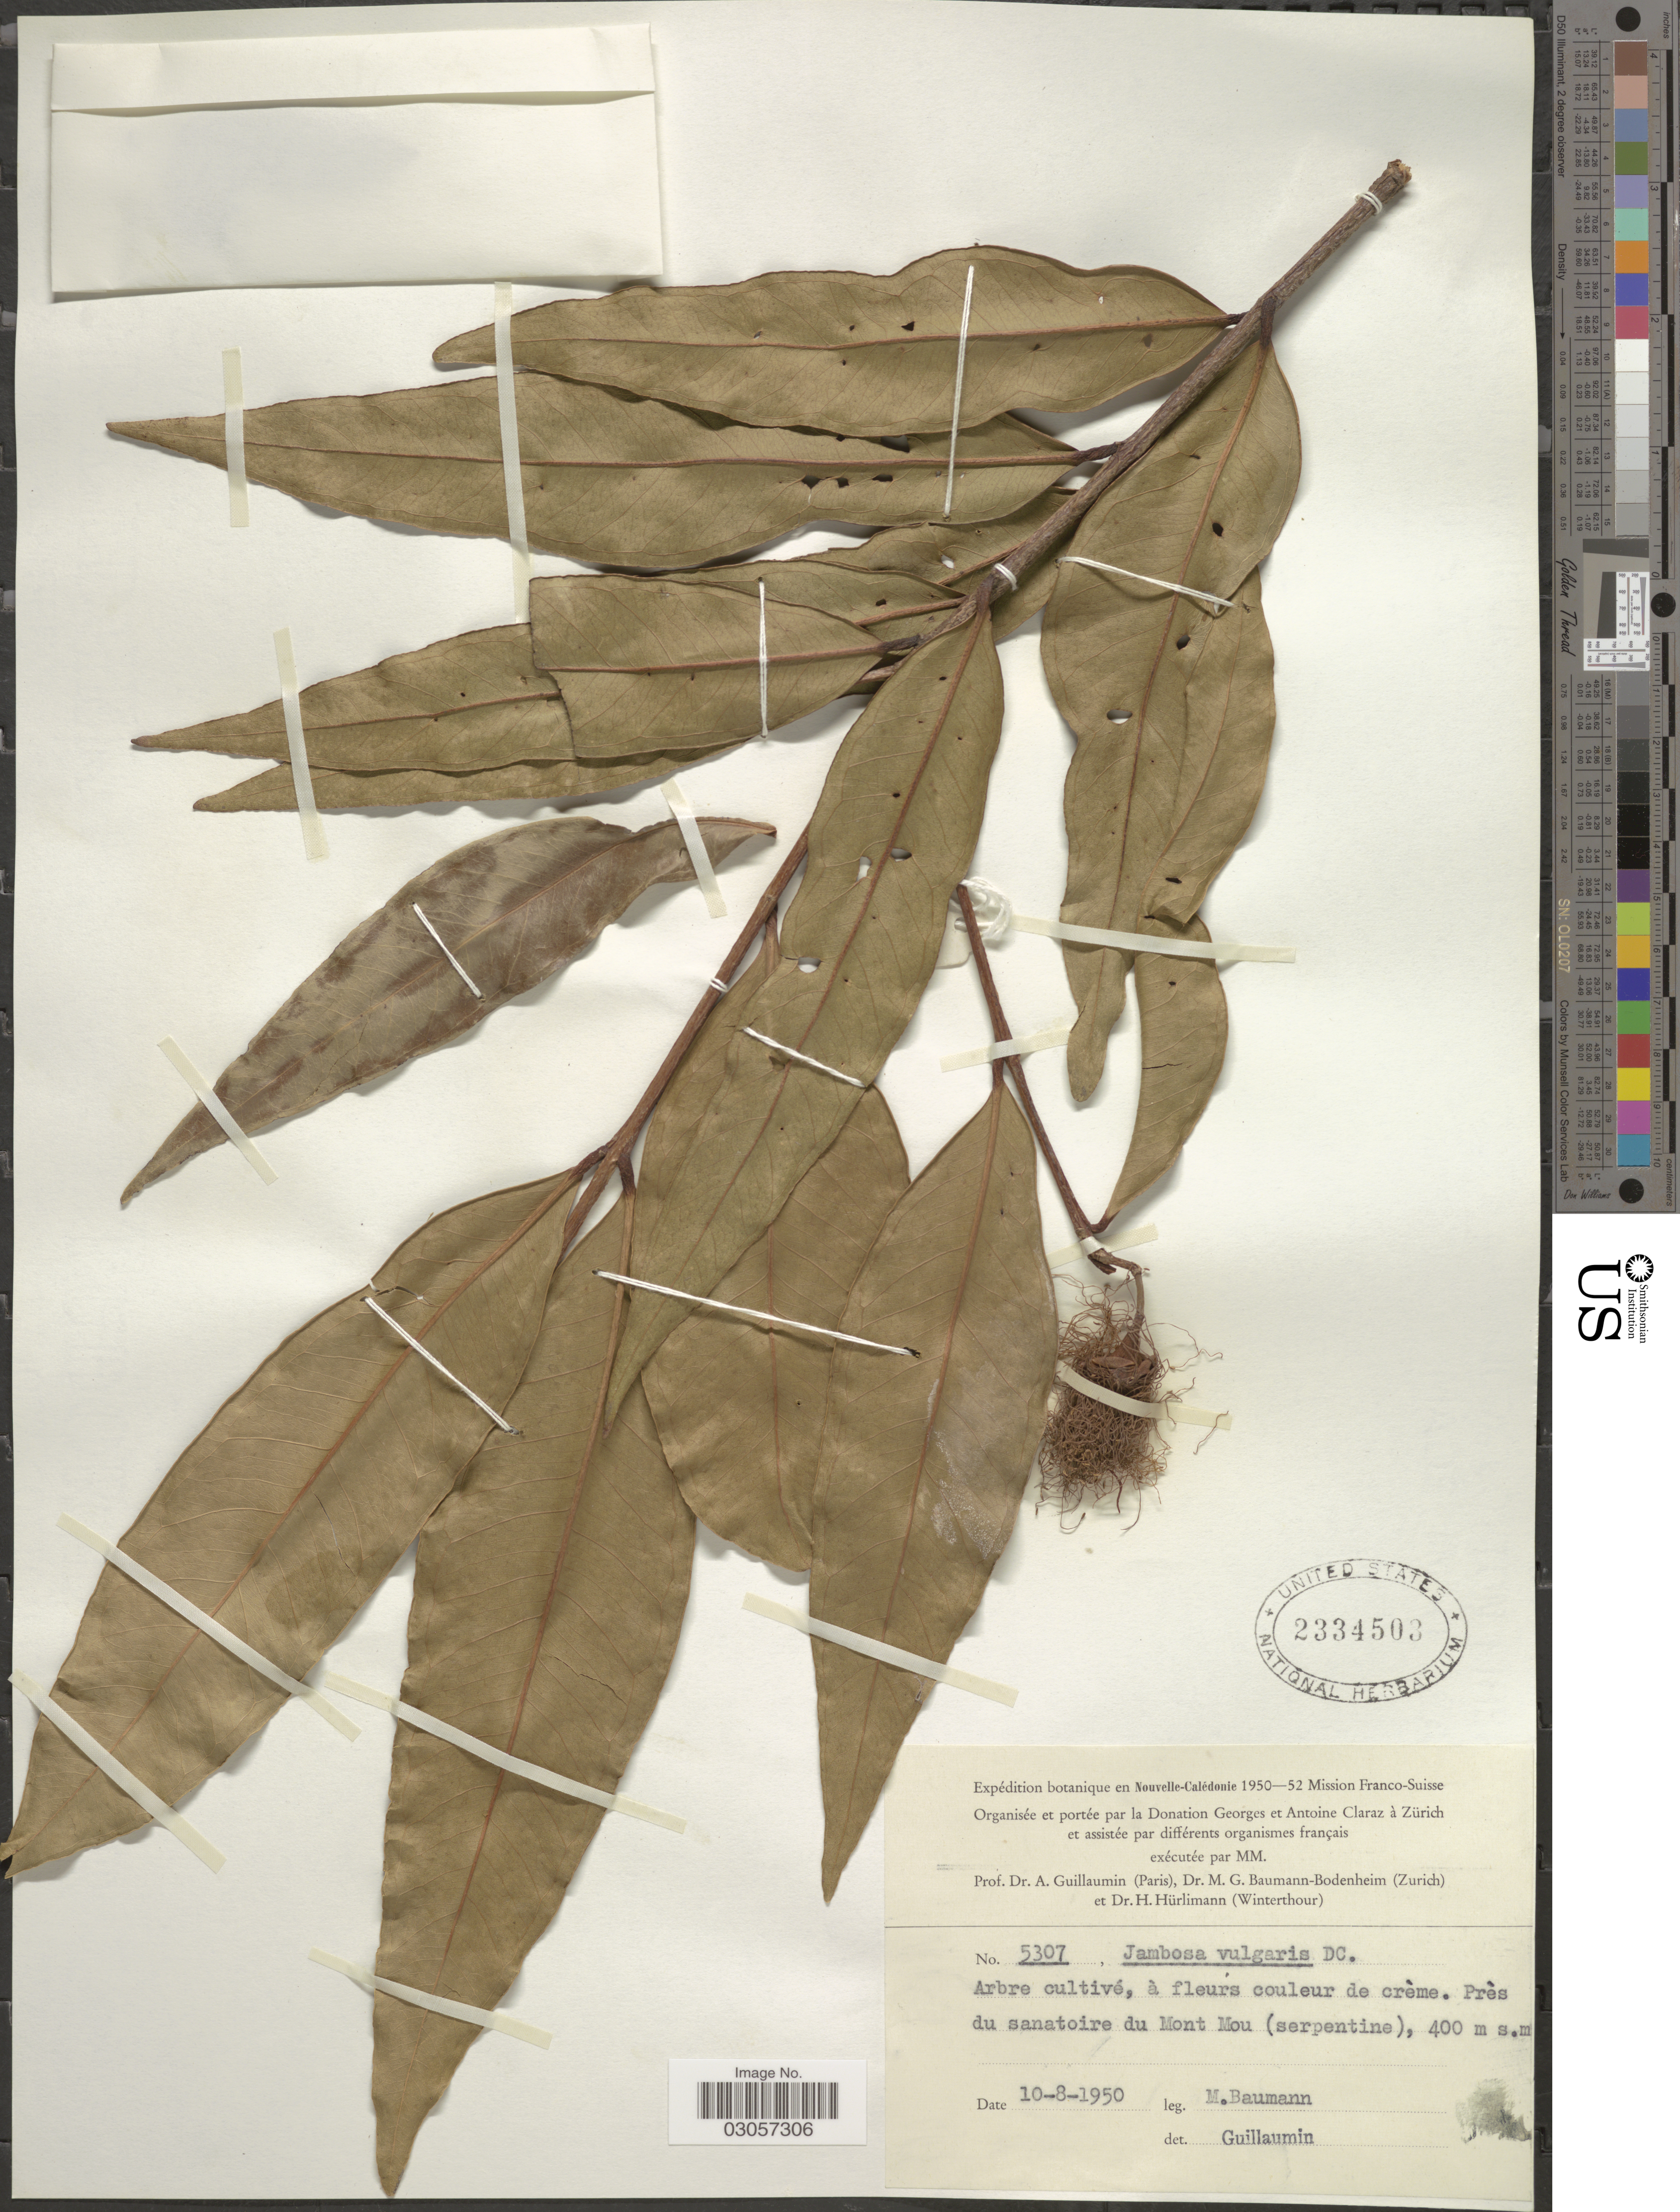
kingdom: Plantae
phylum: Tracheophyta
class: Magnoliopsida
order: Myrtales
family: Myrtaceae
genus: Syzygium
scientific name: Syzygium jambos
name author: (L.) Alston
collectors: M. Baumann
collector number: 5307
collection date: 1950-08-10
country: New Caledonia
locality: Nouvelle-Calédonie, Près du sanatoire du Mont Mou (serpentine).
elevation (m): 400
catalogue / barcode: US 2334503